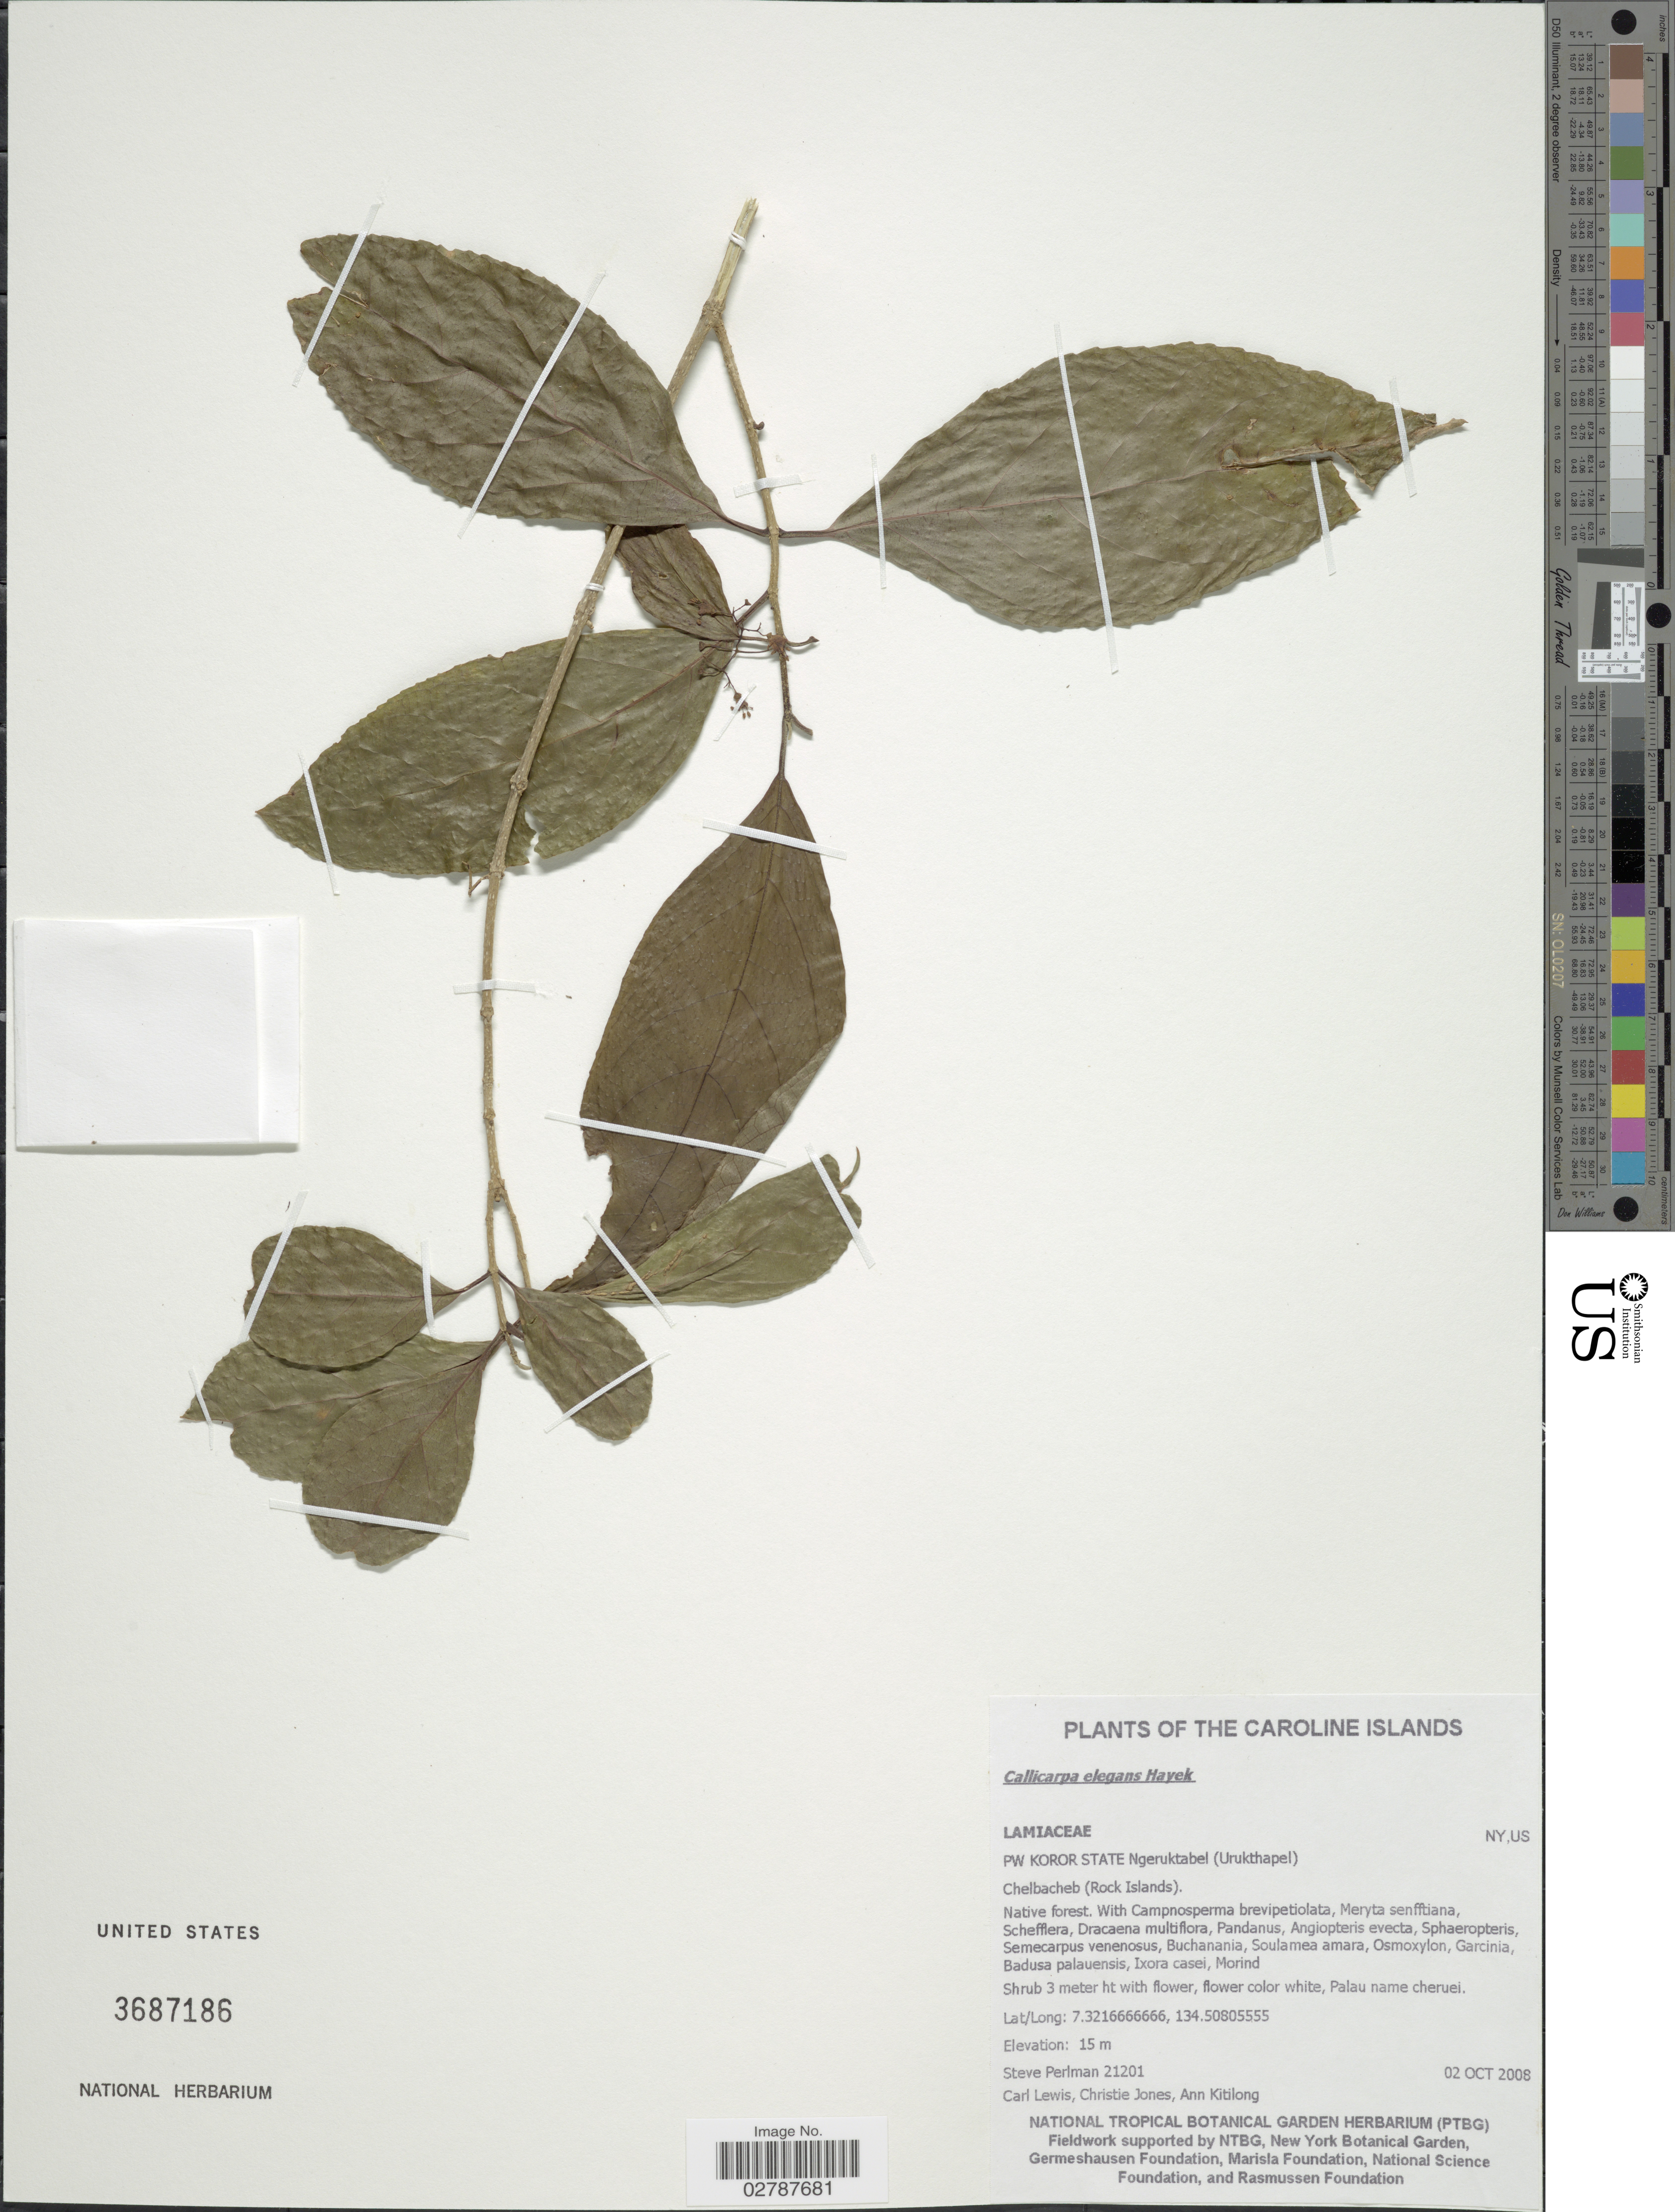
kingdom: Plantae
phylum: Tracheophyta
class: Magnoliopsida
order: Lamiales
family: Lamiaceae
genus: Callicarpa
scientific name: Callicarpa elegans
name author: Hayek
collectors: S. Perlman, C. Lewis, Carleen Jones & A. Kitilong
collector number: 21201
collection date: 2008-10-02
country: Palau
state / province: Koror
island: Ngeruktabel [Urukthapel]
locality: PW Koror State Ngeruktabel (Urukthapel). Chelbacheb (Rock Islands).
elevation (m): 15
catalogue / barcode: US 3687186